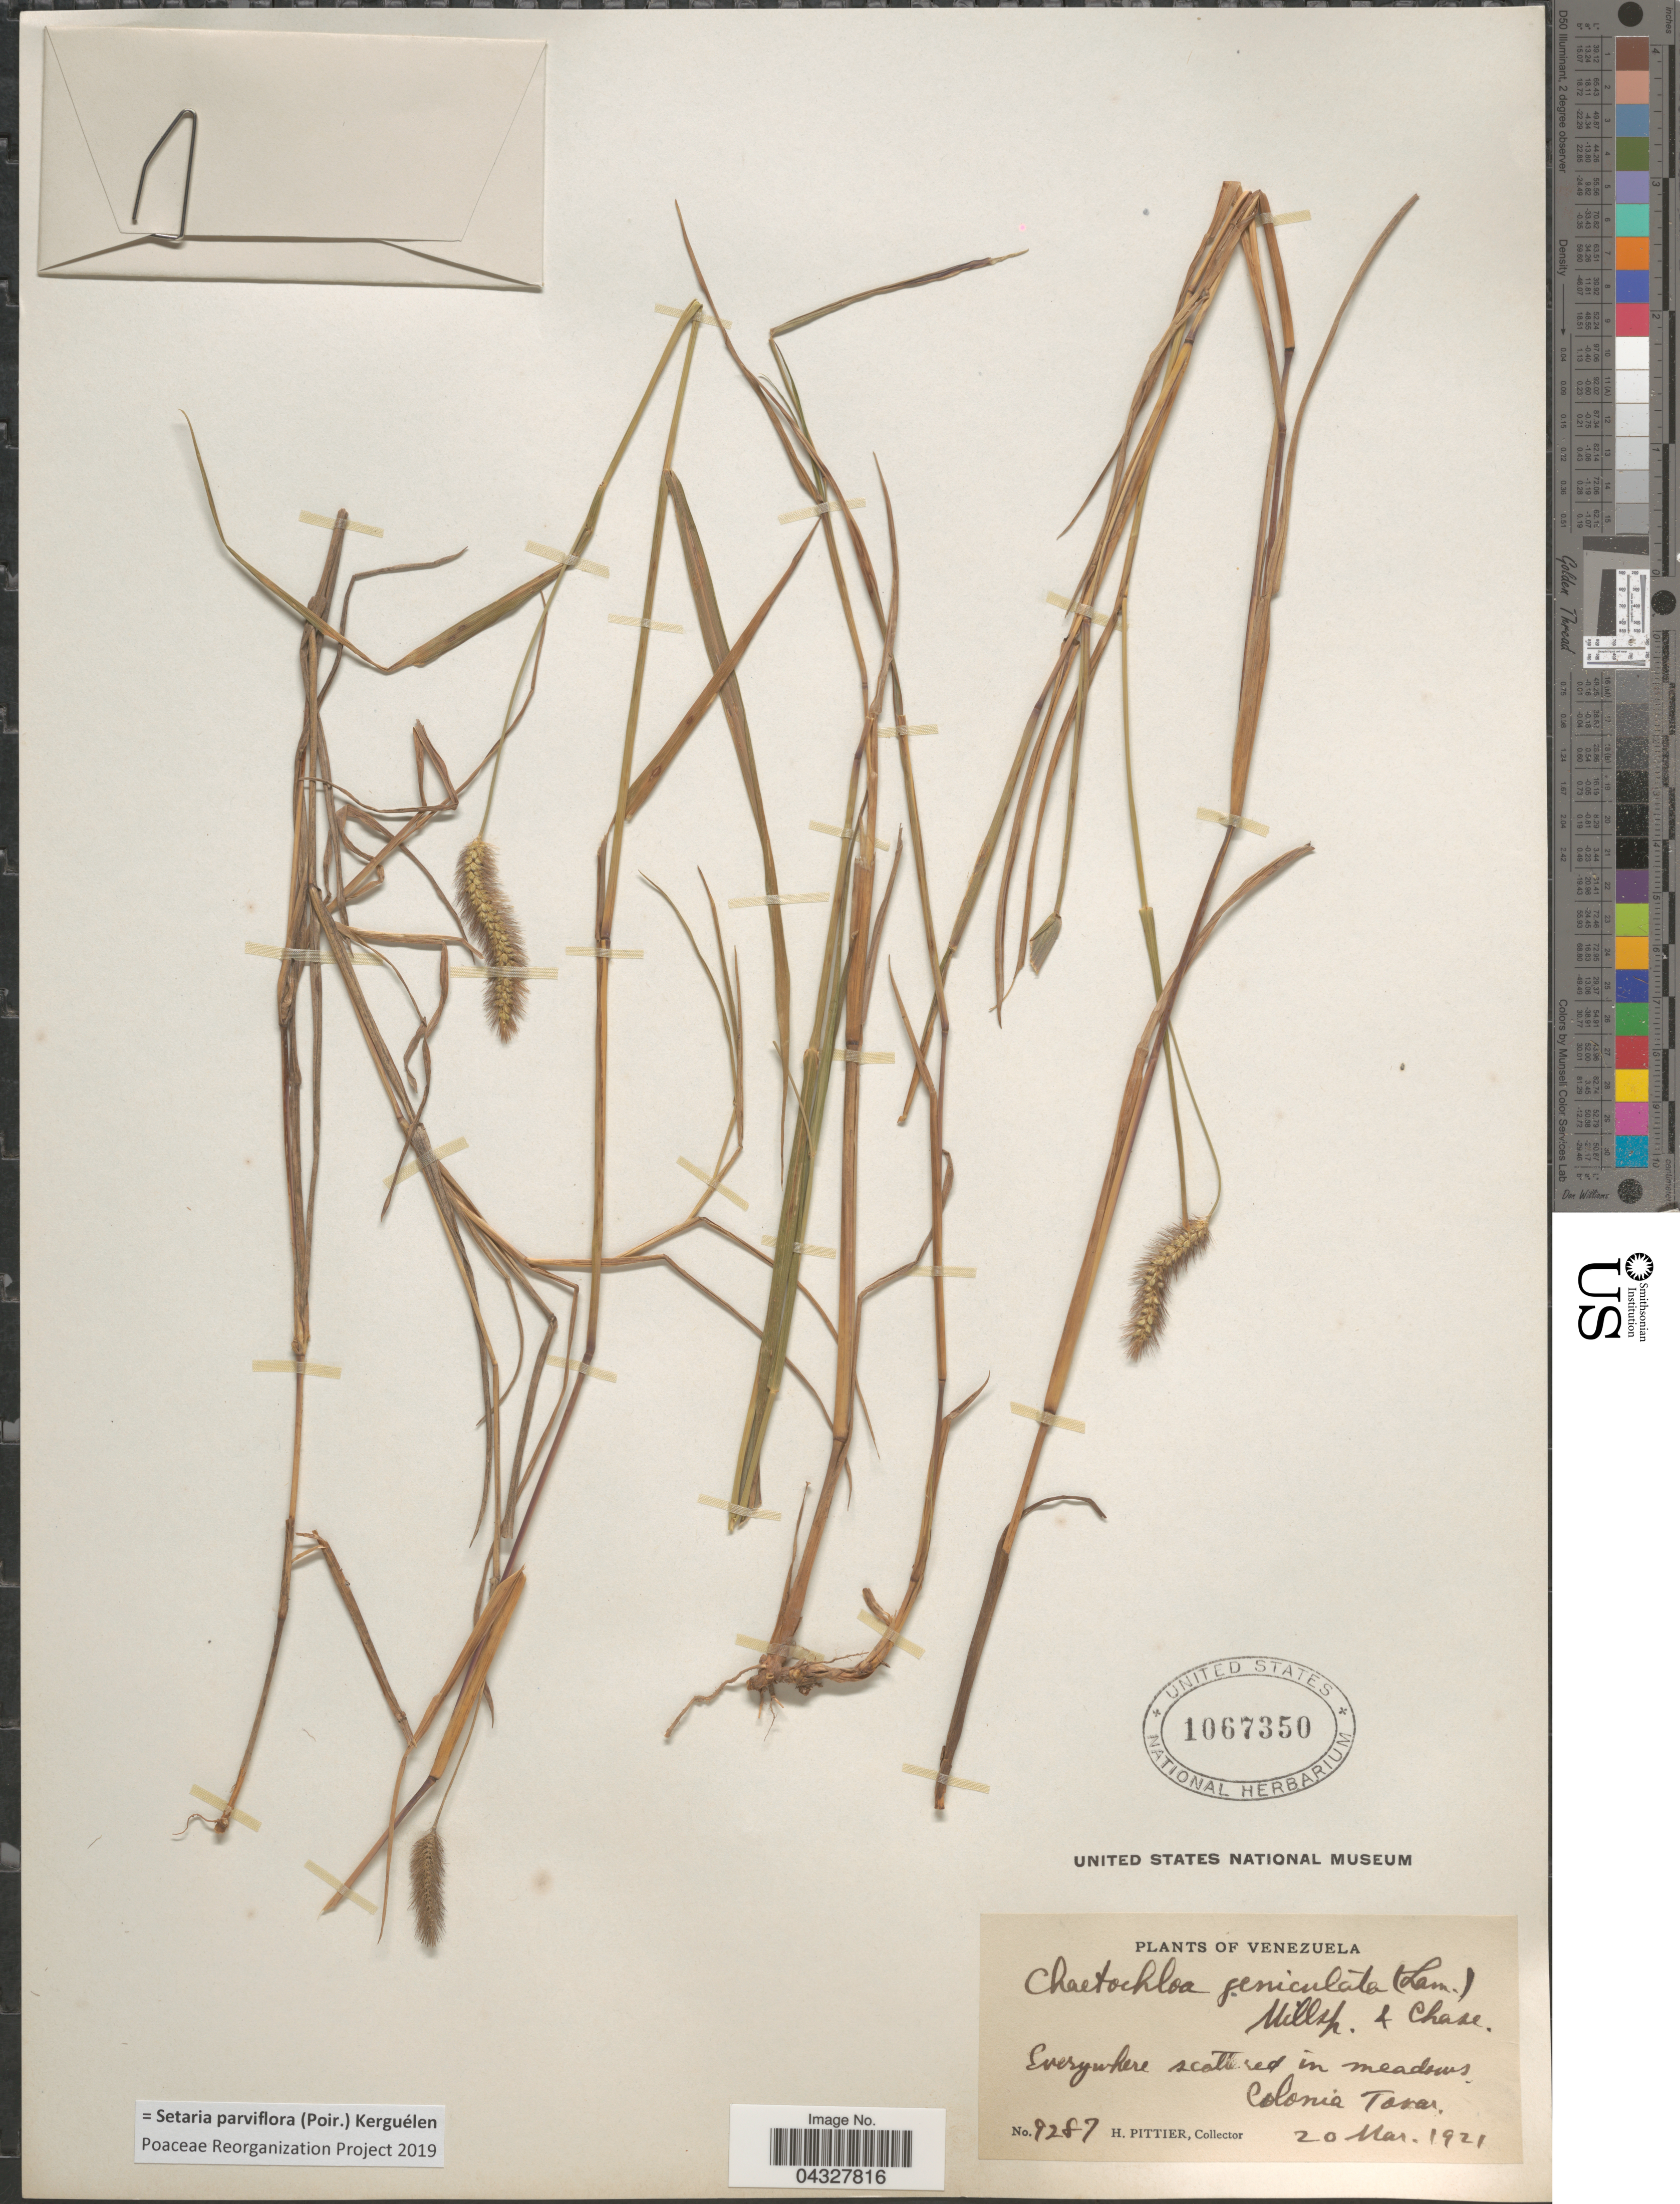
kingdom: Plantae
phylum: Tracheophyta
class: Liliopsida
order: Poales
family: Poaceae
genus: Setaria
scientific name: Setaria parviflora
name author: (Poir.) Kerguélen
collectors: H. F. Pittier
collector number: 9287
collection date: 1921-03-20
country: Venezuela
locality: Colonia Toras.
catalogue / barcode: US 1067350